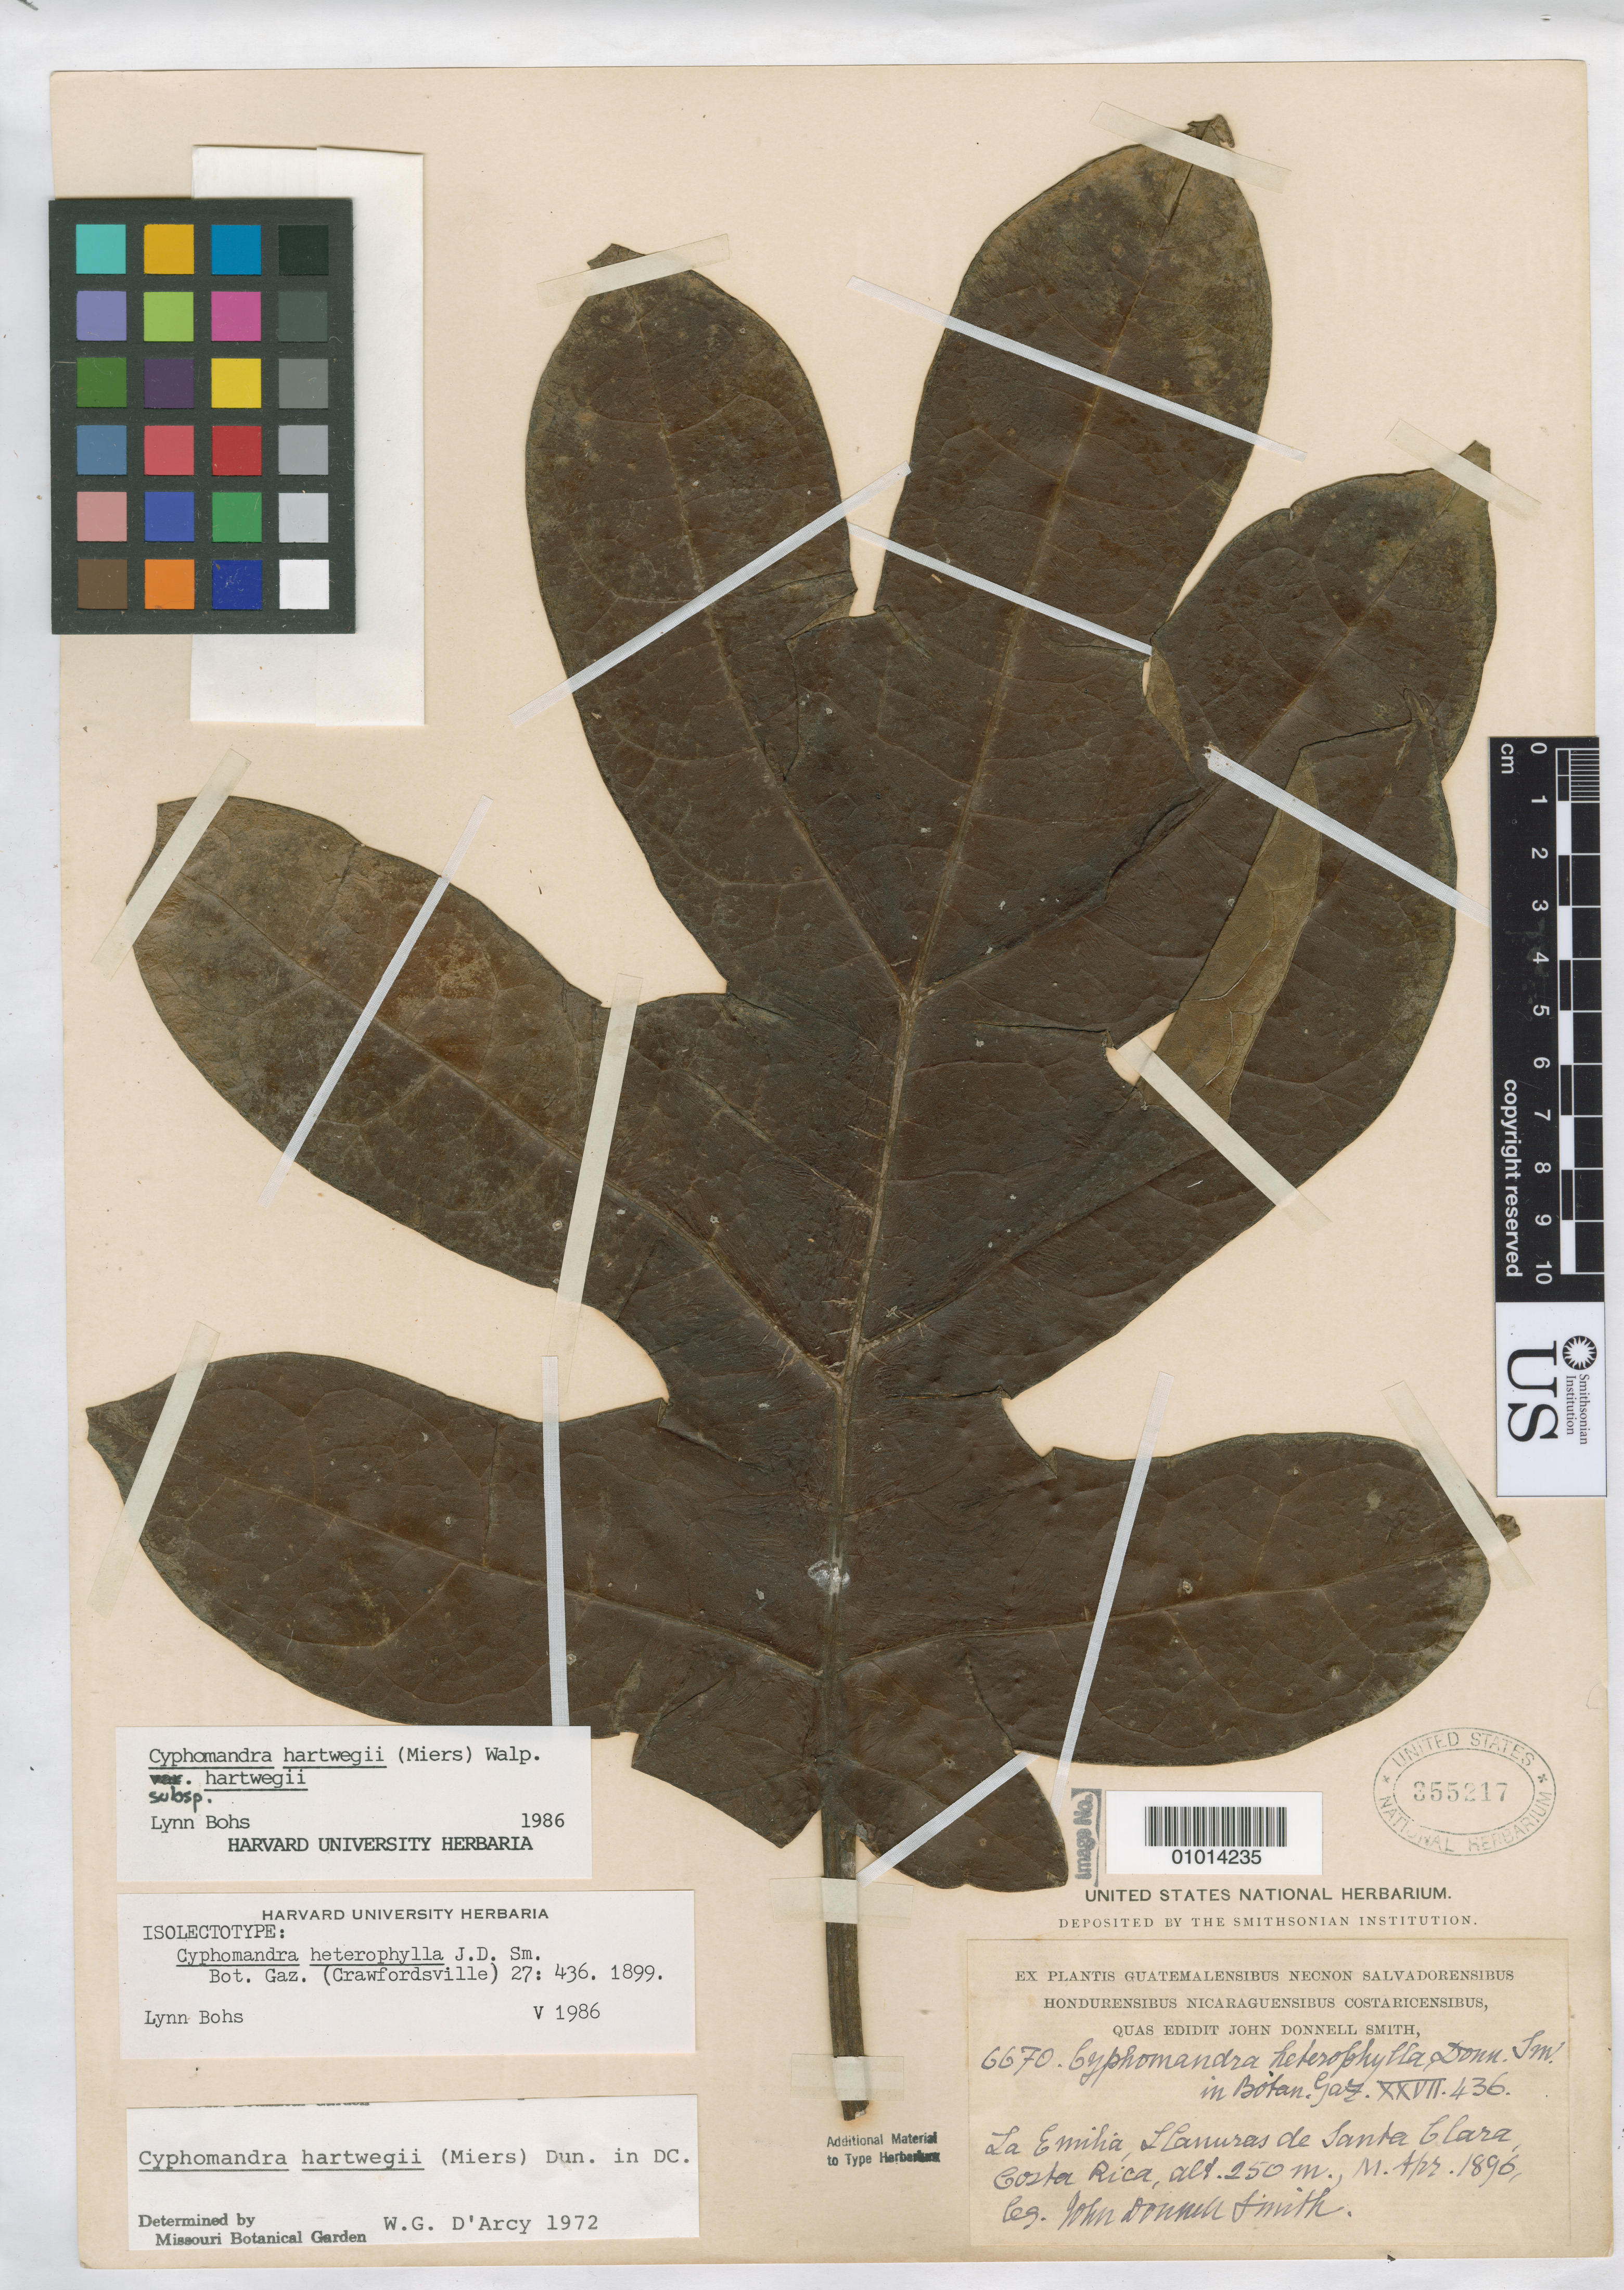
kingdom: Plantae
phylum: Tracheophyta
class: Magnoliopsida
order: Solanales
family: Solanaceae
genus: Cyphomandra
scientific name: Cyphomandra heterophylla Donn. Sm., nom. illeg.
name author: Donn. Sm.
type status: Isolectotype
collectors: J. Donnell Smith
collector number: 6670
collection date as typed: Apr 1896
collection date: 1896-04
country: Costa Rica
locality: La Emilia, Llanuras de Santa Clara.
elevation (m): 150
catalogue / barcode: US 355217